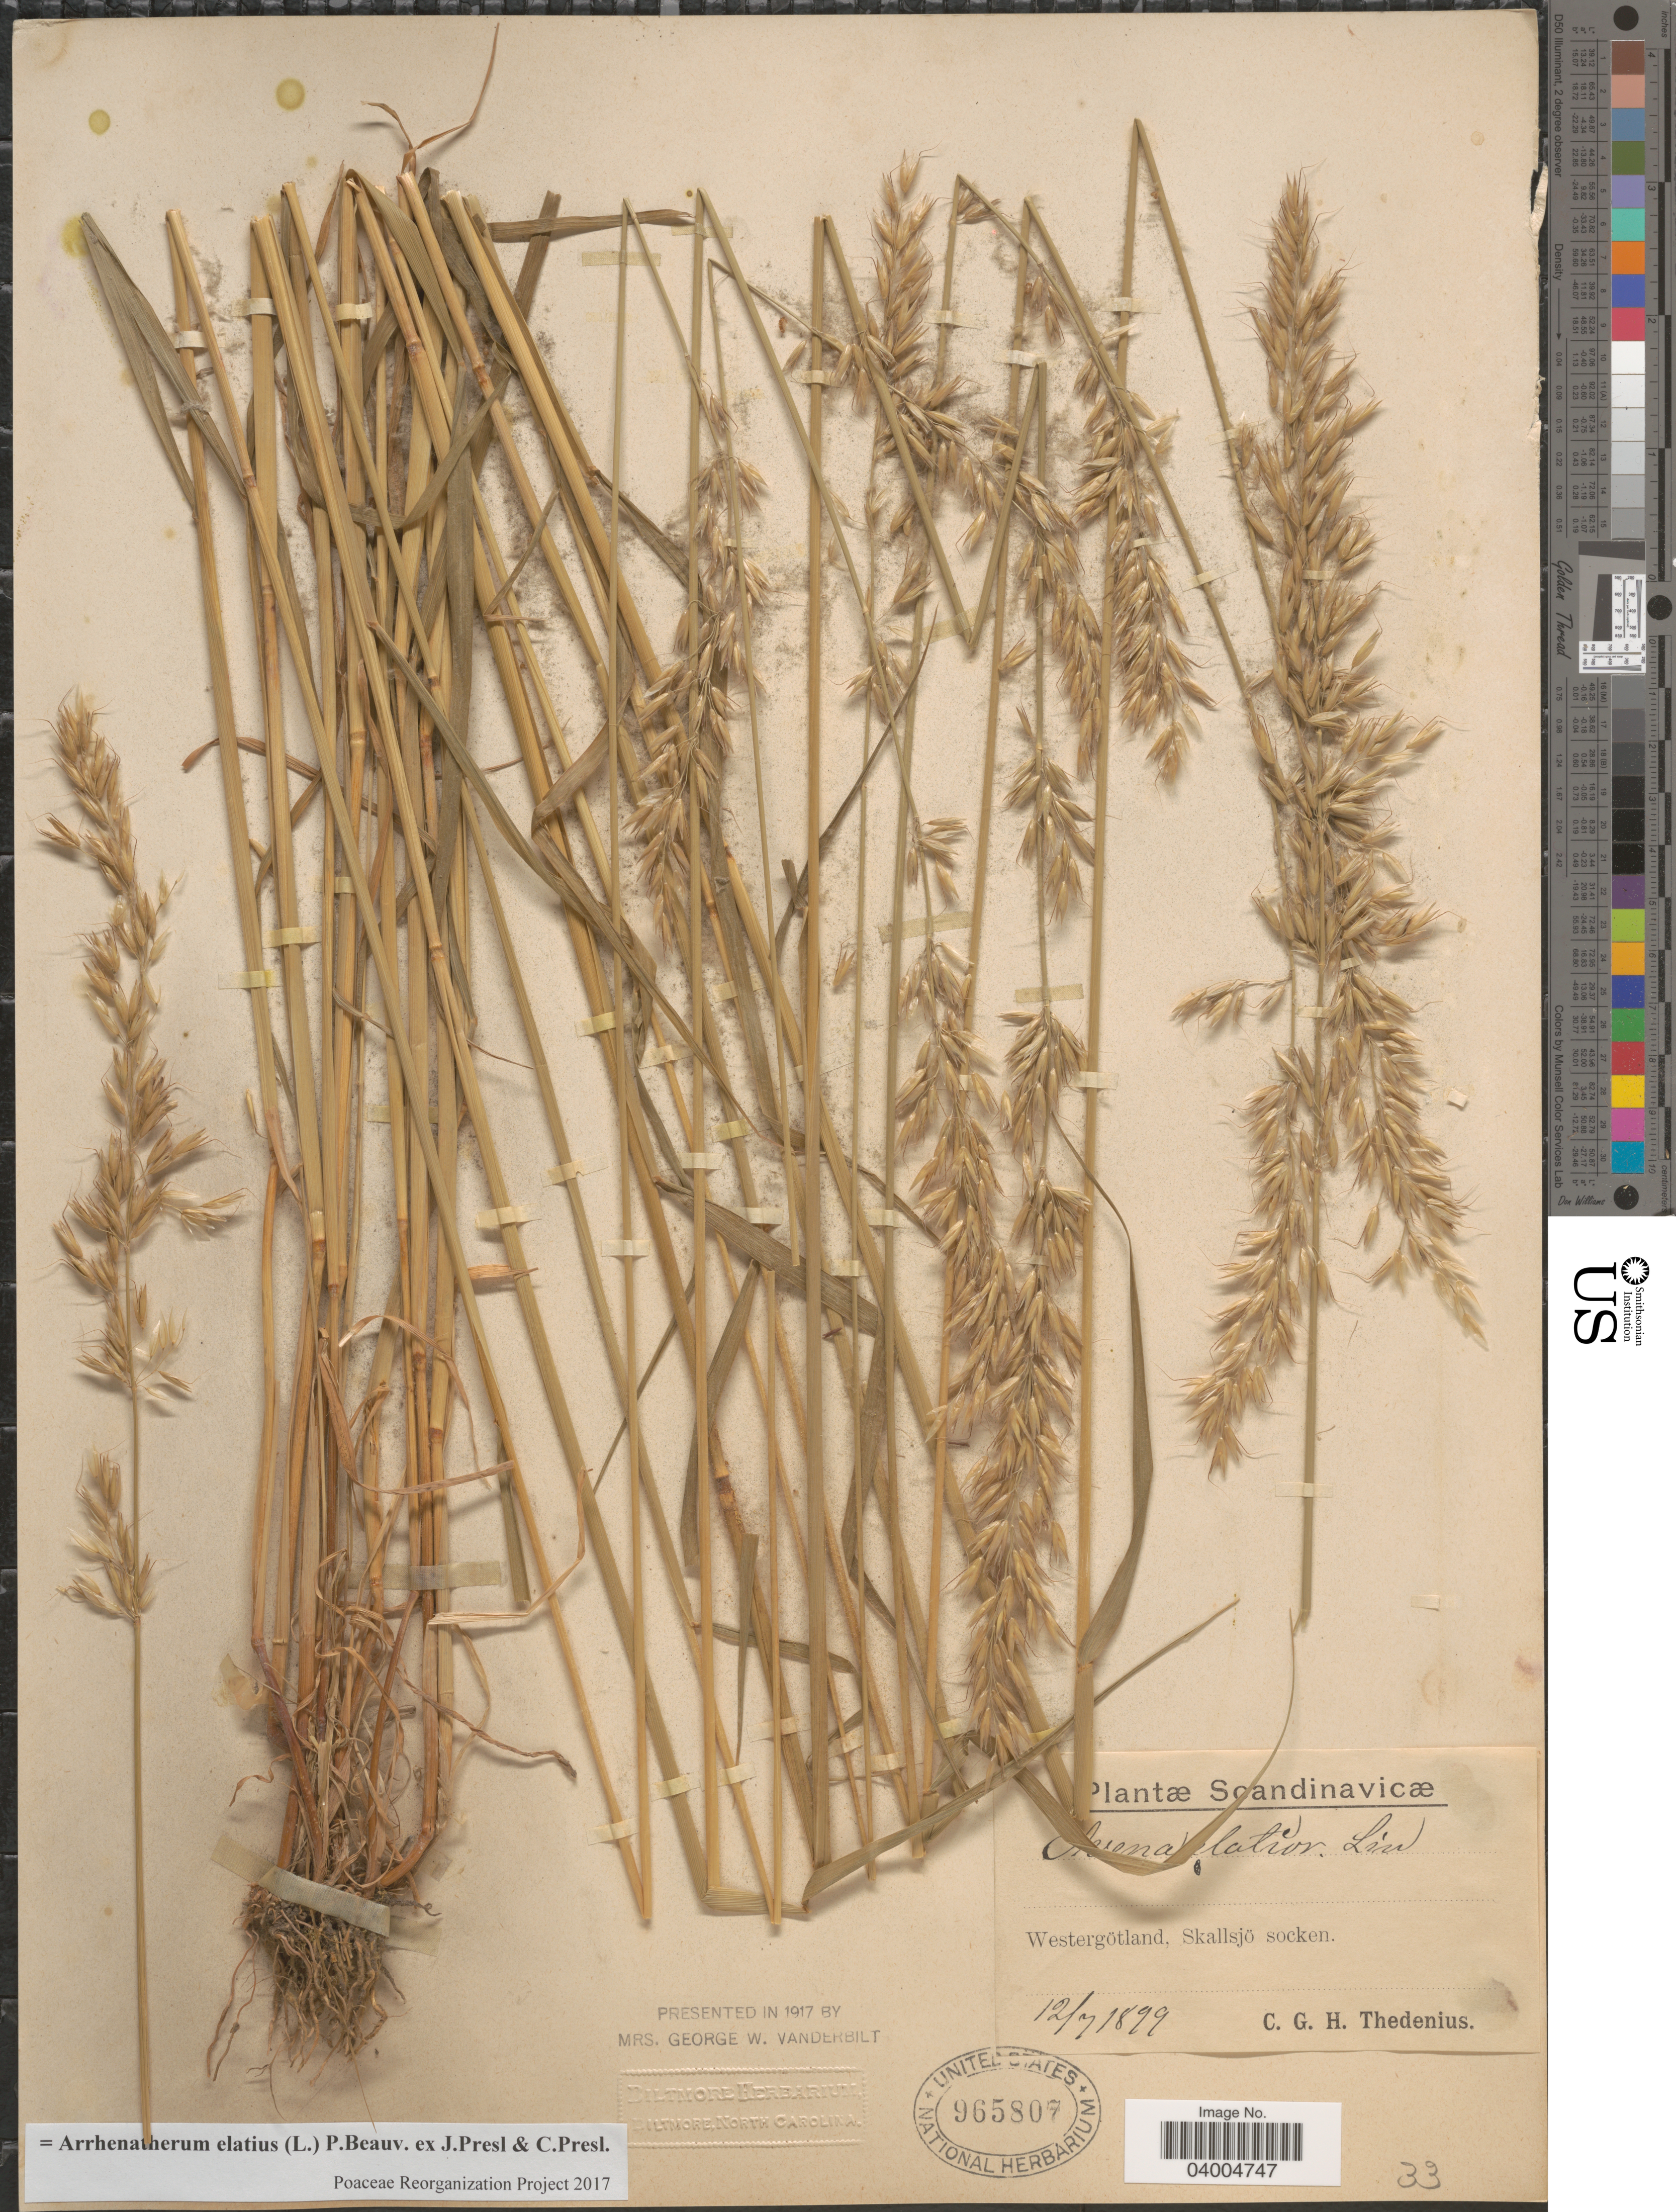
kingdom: Plantae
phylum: Tracheophyta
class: Liliopsida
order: Poales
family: Poaceae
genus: Arrhenatherum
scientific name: Arrhenatherum elatius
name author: (L.) J. Presl & C. Presl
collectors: C. Thedenius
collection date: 1899-07-12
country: Sweden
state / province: Västra Götaland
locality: S [illegible text]andinavicæ. Westergötland, Skallsjö socken.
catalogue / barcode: US 965807